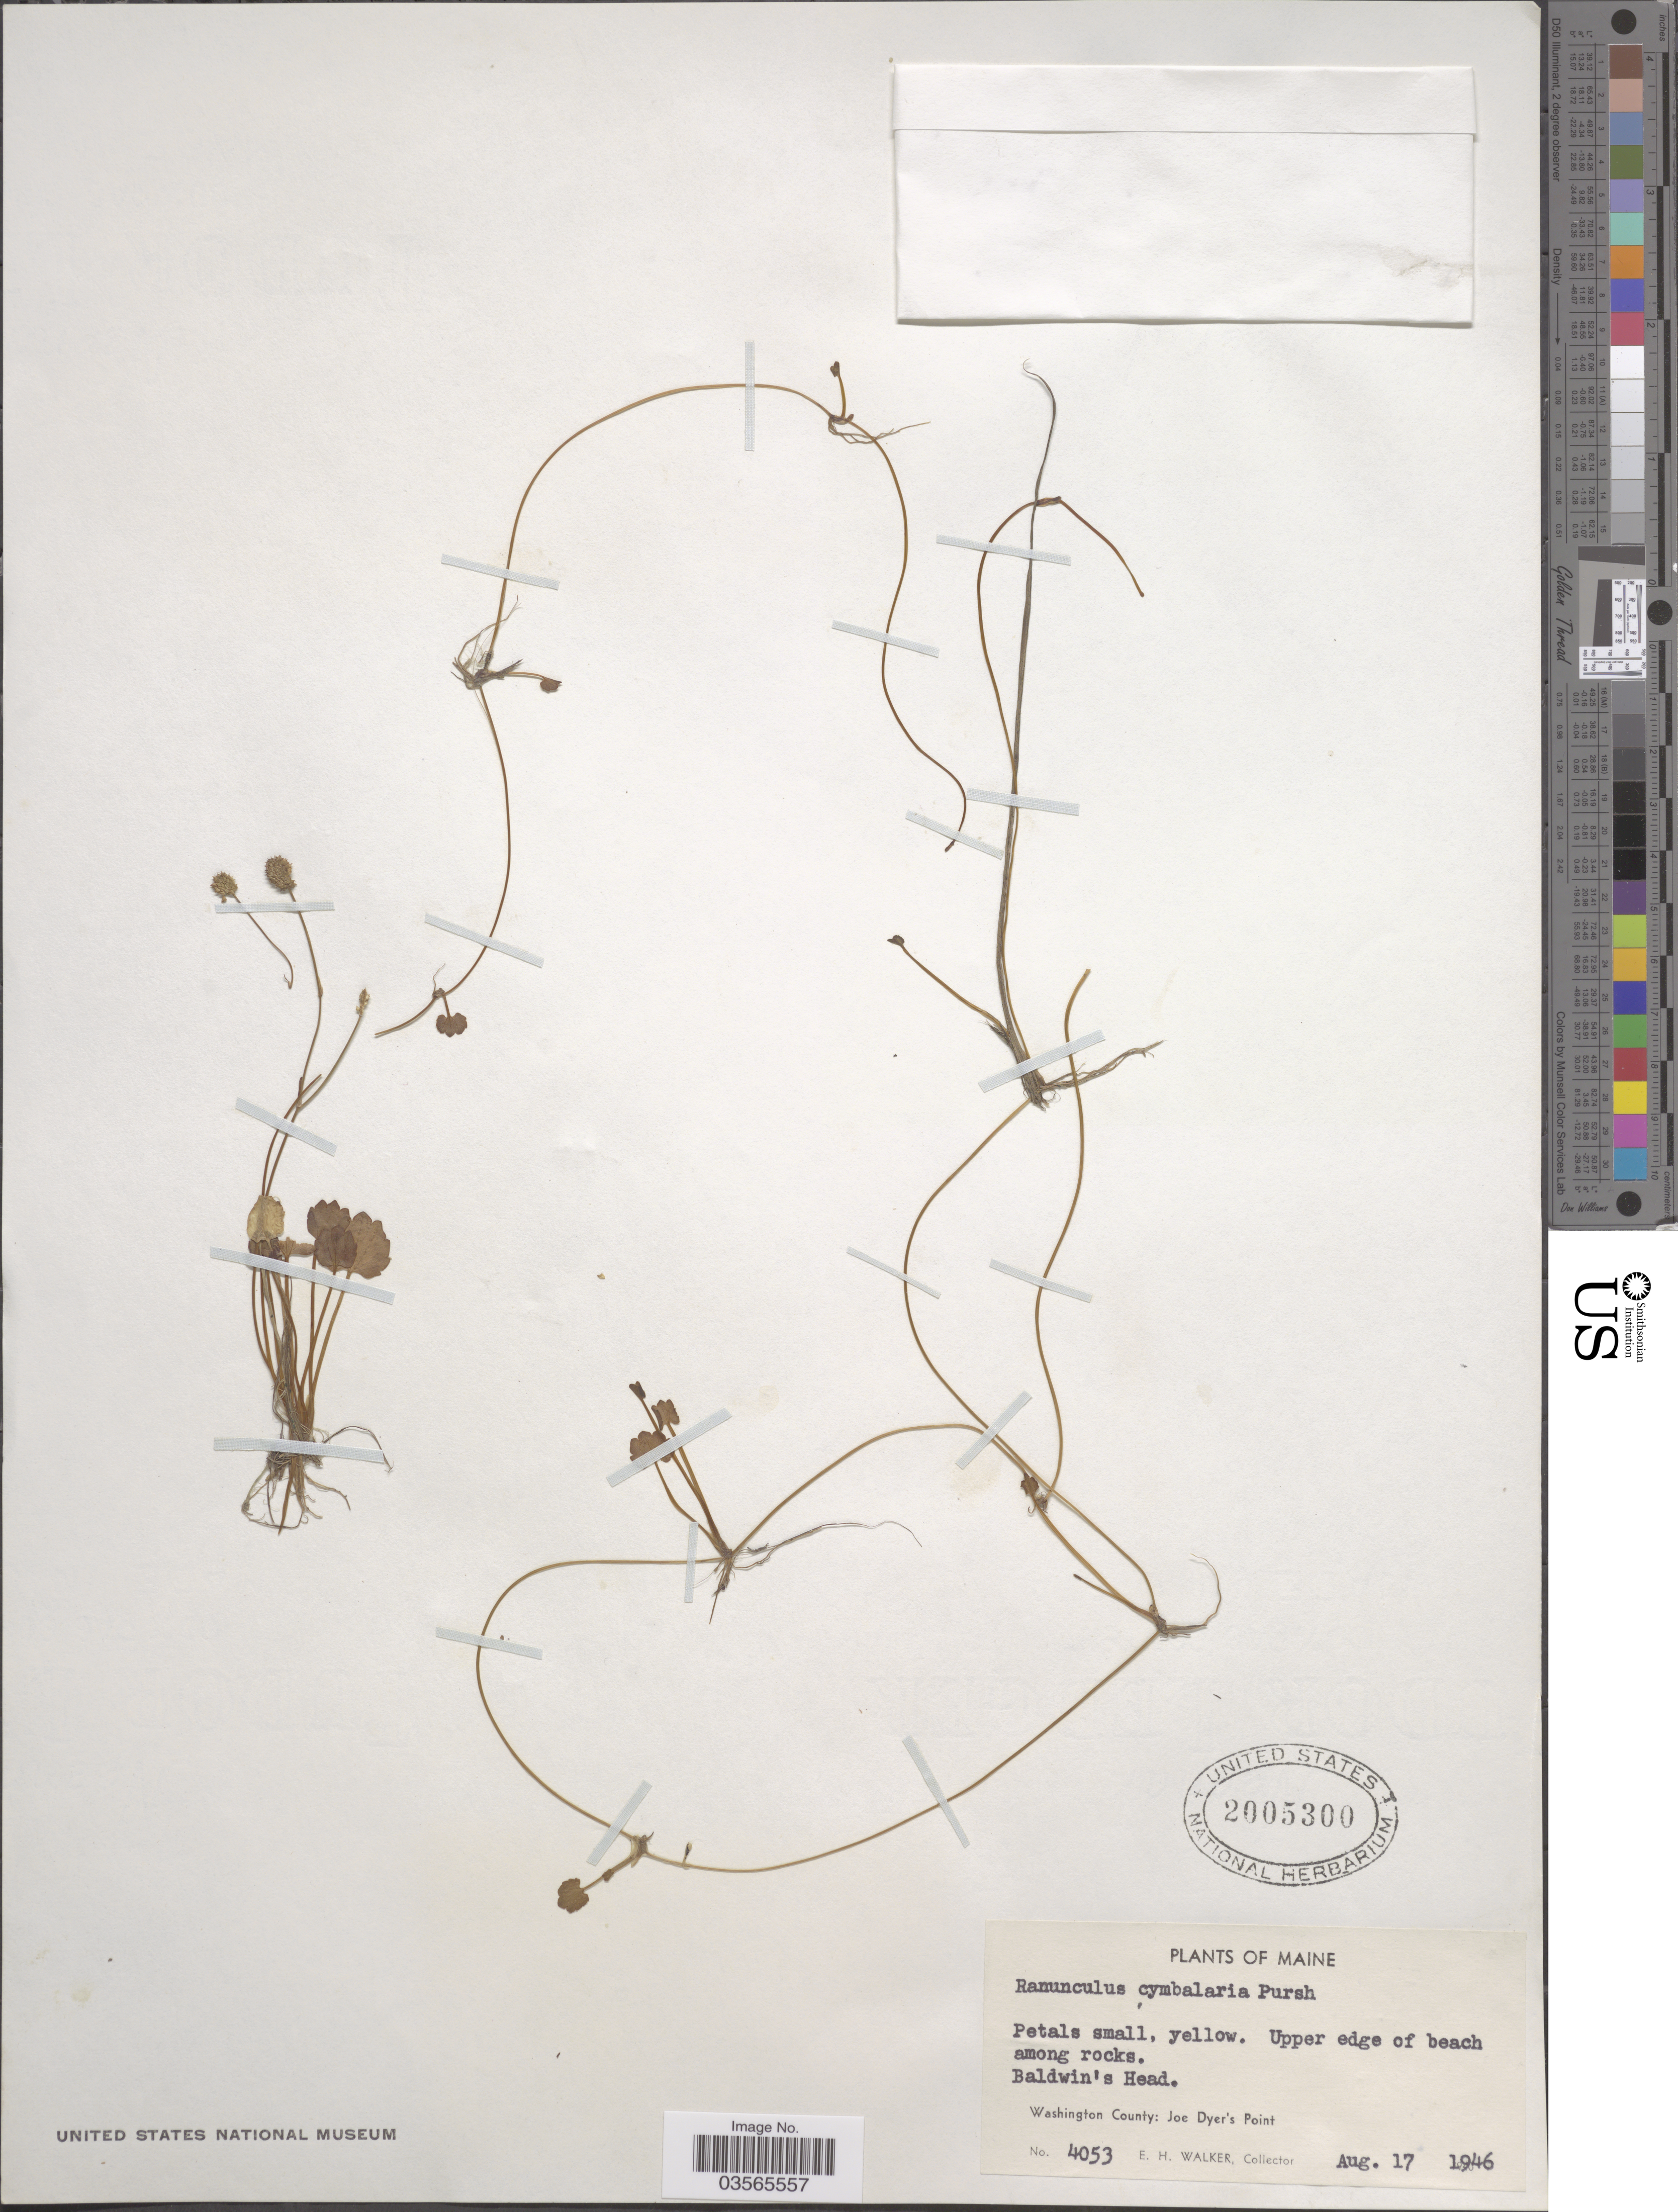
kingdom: Plantae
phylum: Tracheophyta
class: Magnoliopsida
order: Ranunculales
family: Ranunculaceae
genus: Halerpestes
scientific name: Halerpestes cymbalaria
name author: (Pursh) Greene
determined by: Strong, M. T., (US), Smithsonian Institution - National Museum of Natural History (UNITED STATES)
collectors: E. H. Walker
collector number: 4053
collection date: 1946-08-17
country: United States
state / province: Maine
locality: Upper edge of beach among rocks. Baldwin's Head. Washington County: Joe Dryer's Point.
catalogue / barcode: US 2005300